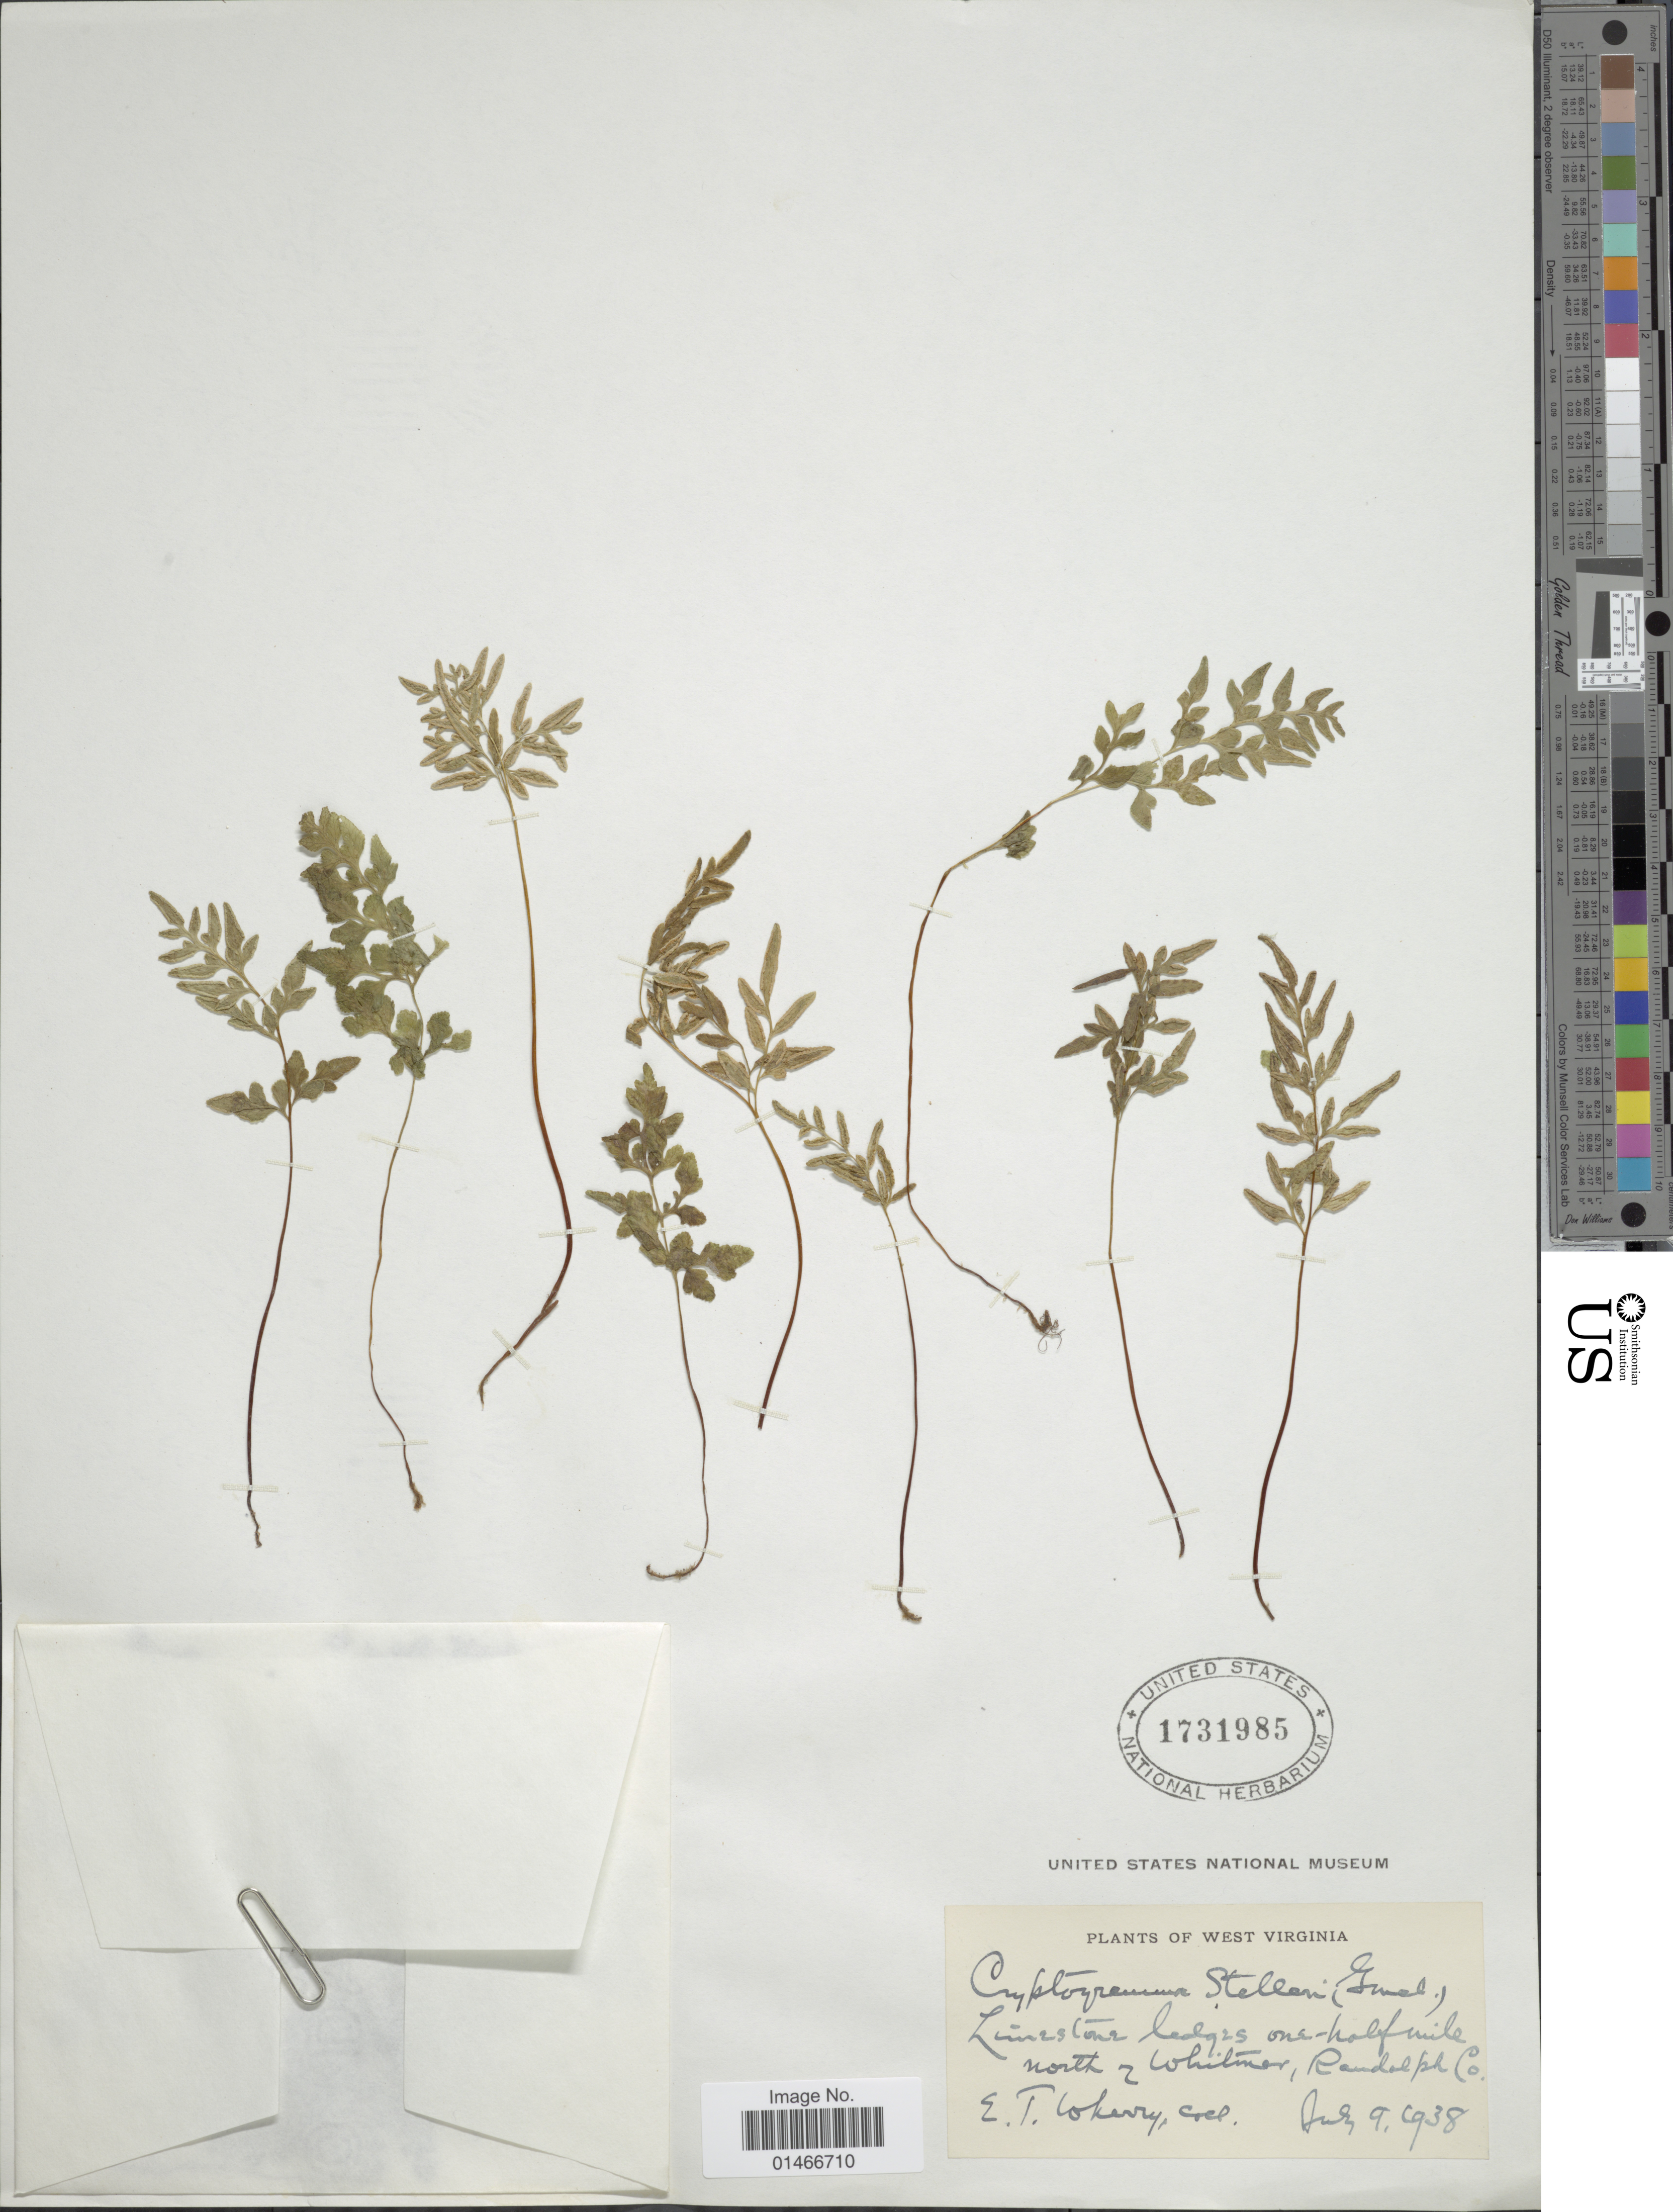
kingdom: Plantae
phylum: Tracheophyta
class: Polypodiopsida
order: Polypodiales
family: Pteridaceae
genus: Cryptogramma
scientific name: Cryptogramma stelleri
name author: (S.G. Gmel.) Prantl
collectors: E. T. Wherry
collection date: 1938-07-09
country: United States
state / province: West Virginia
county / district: Randolph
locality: One-half mile north of Whitmer, Randolph Co.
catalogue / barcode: US 1731985